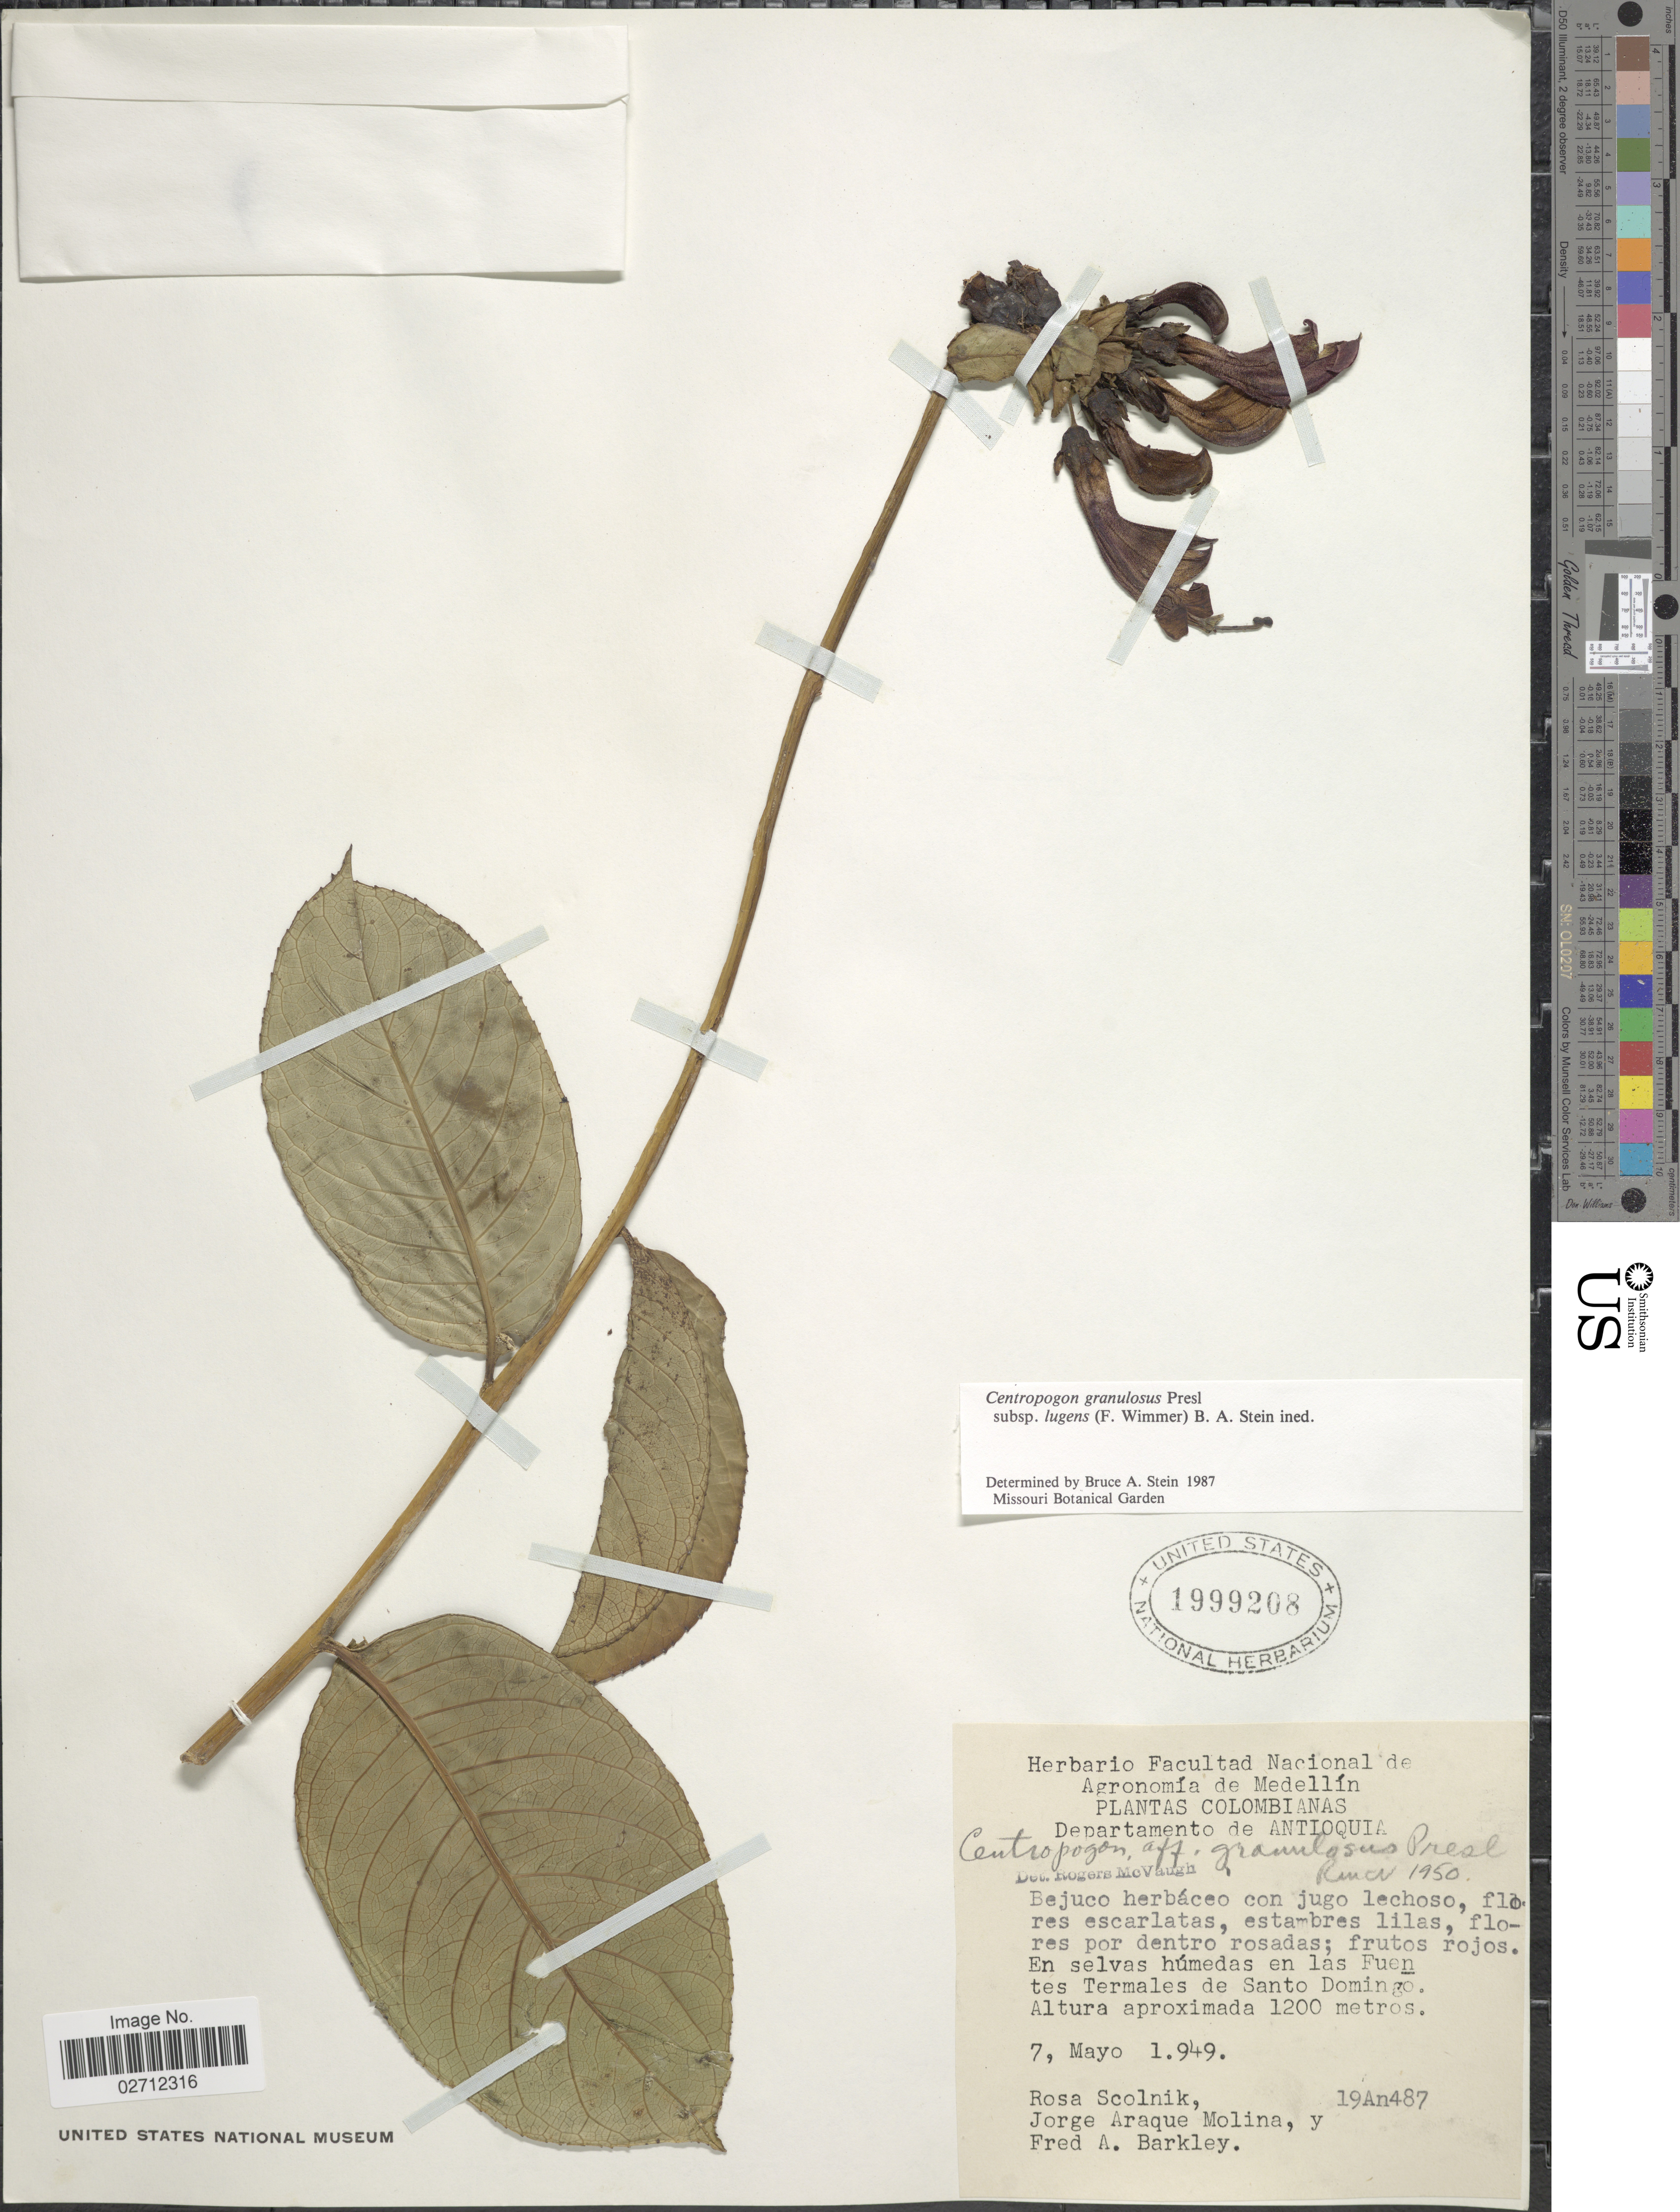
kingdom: Plantae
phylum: Tracheophyta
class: Magnoliopsida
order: Asterales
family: Campanulaceae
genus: Centropogon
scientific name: Centropogon granulosus subsp. lugens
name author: B.A. Stein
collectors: R. Scolnik, J. Araque Molina & F. A. Barkley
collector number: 19An487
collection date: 1949-05-07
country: Colombia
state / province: Antioquia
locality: Departamento de Antioquia, En selva húmedas en las Fuentes Termales de Santo Domingo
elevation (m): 1200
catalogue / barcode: US 1999208